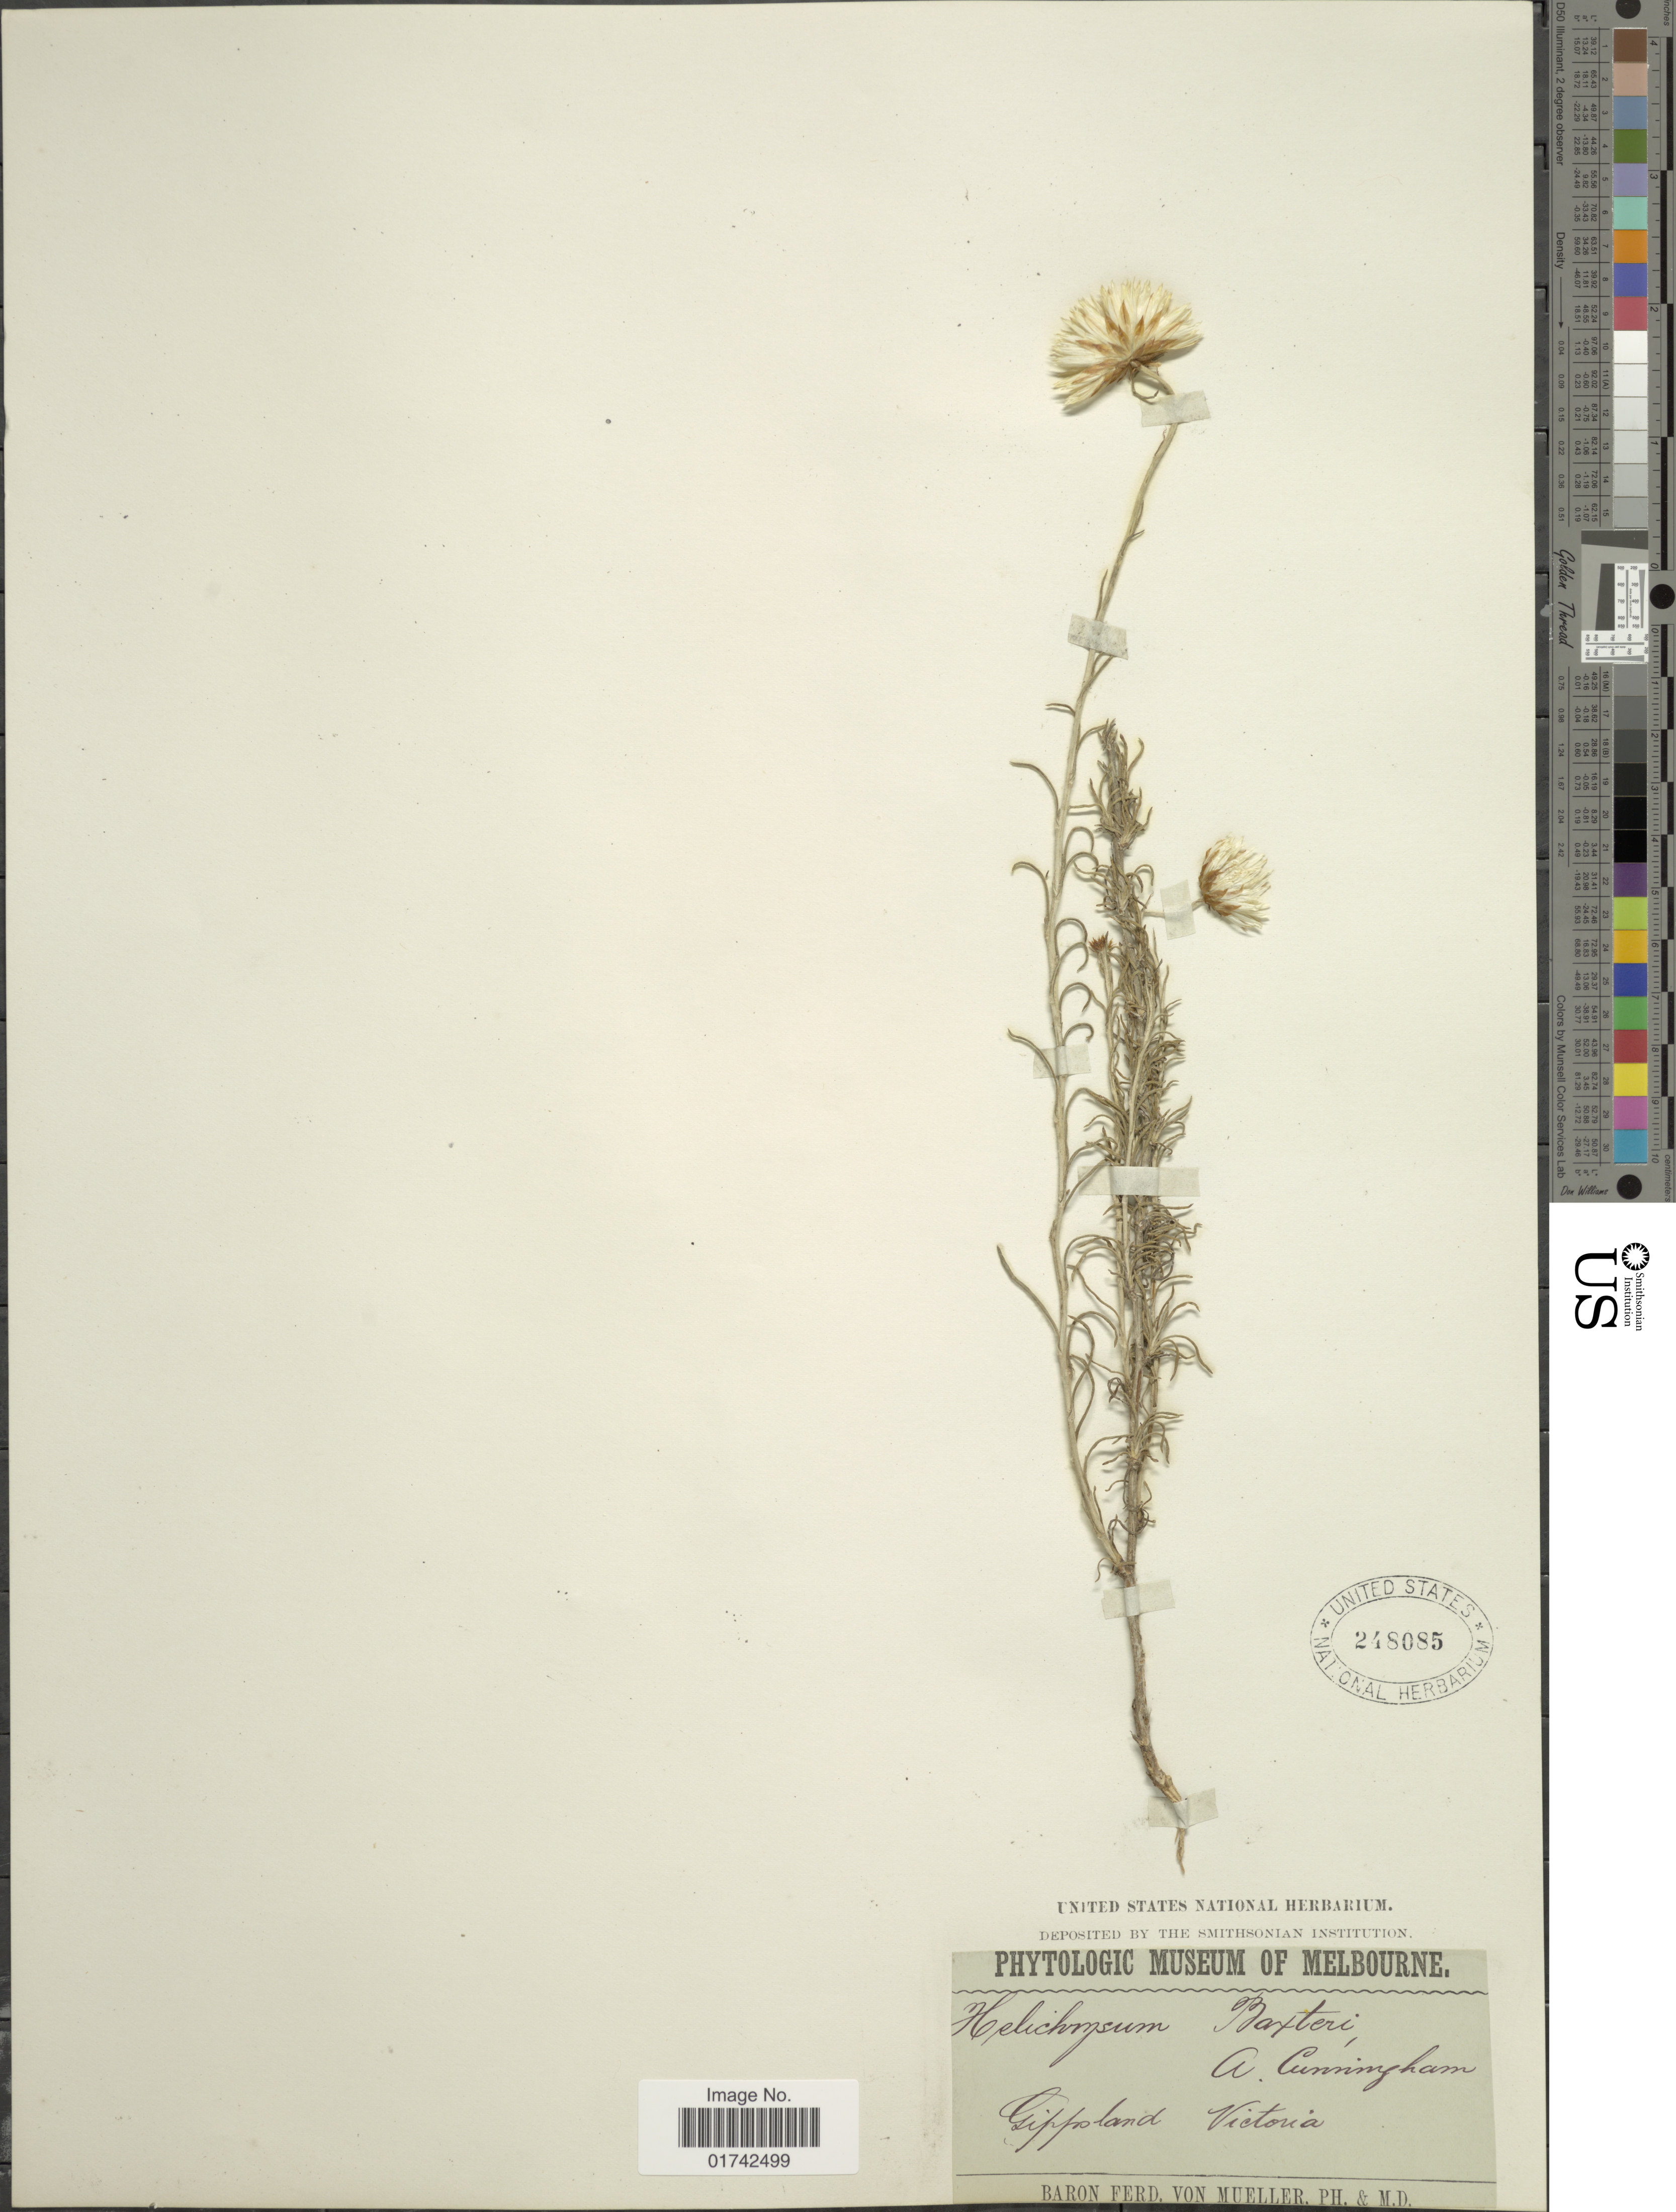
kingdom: Plantae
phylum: Tracheophyta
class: Magnoliopsida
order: Asterales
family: Asteraceae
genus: Helichrysum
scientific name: Helichrysum baxteri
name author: A. Cunn. ex DC.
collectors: A. Cunningham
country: Australia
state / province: Victoria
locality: Gippsland, Victoria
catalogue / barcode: US 248085